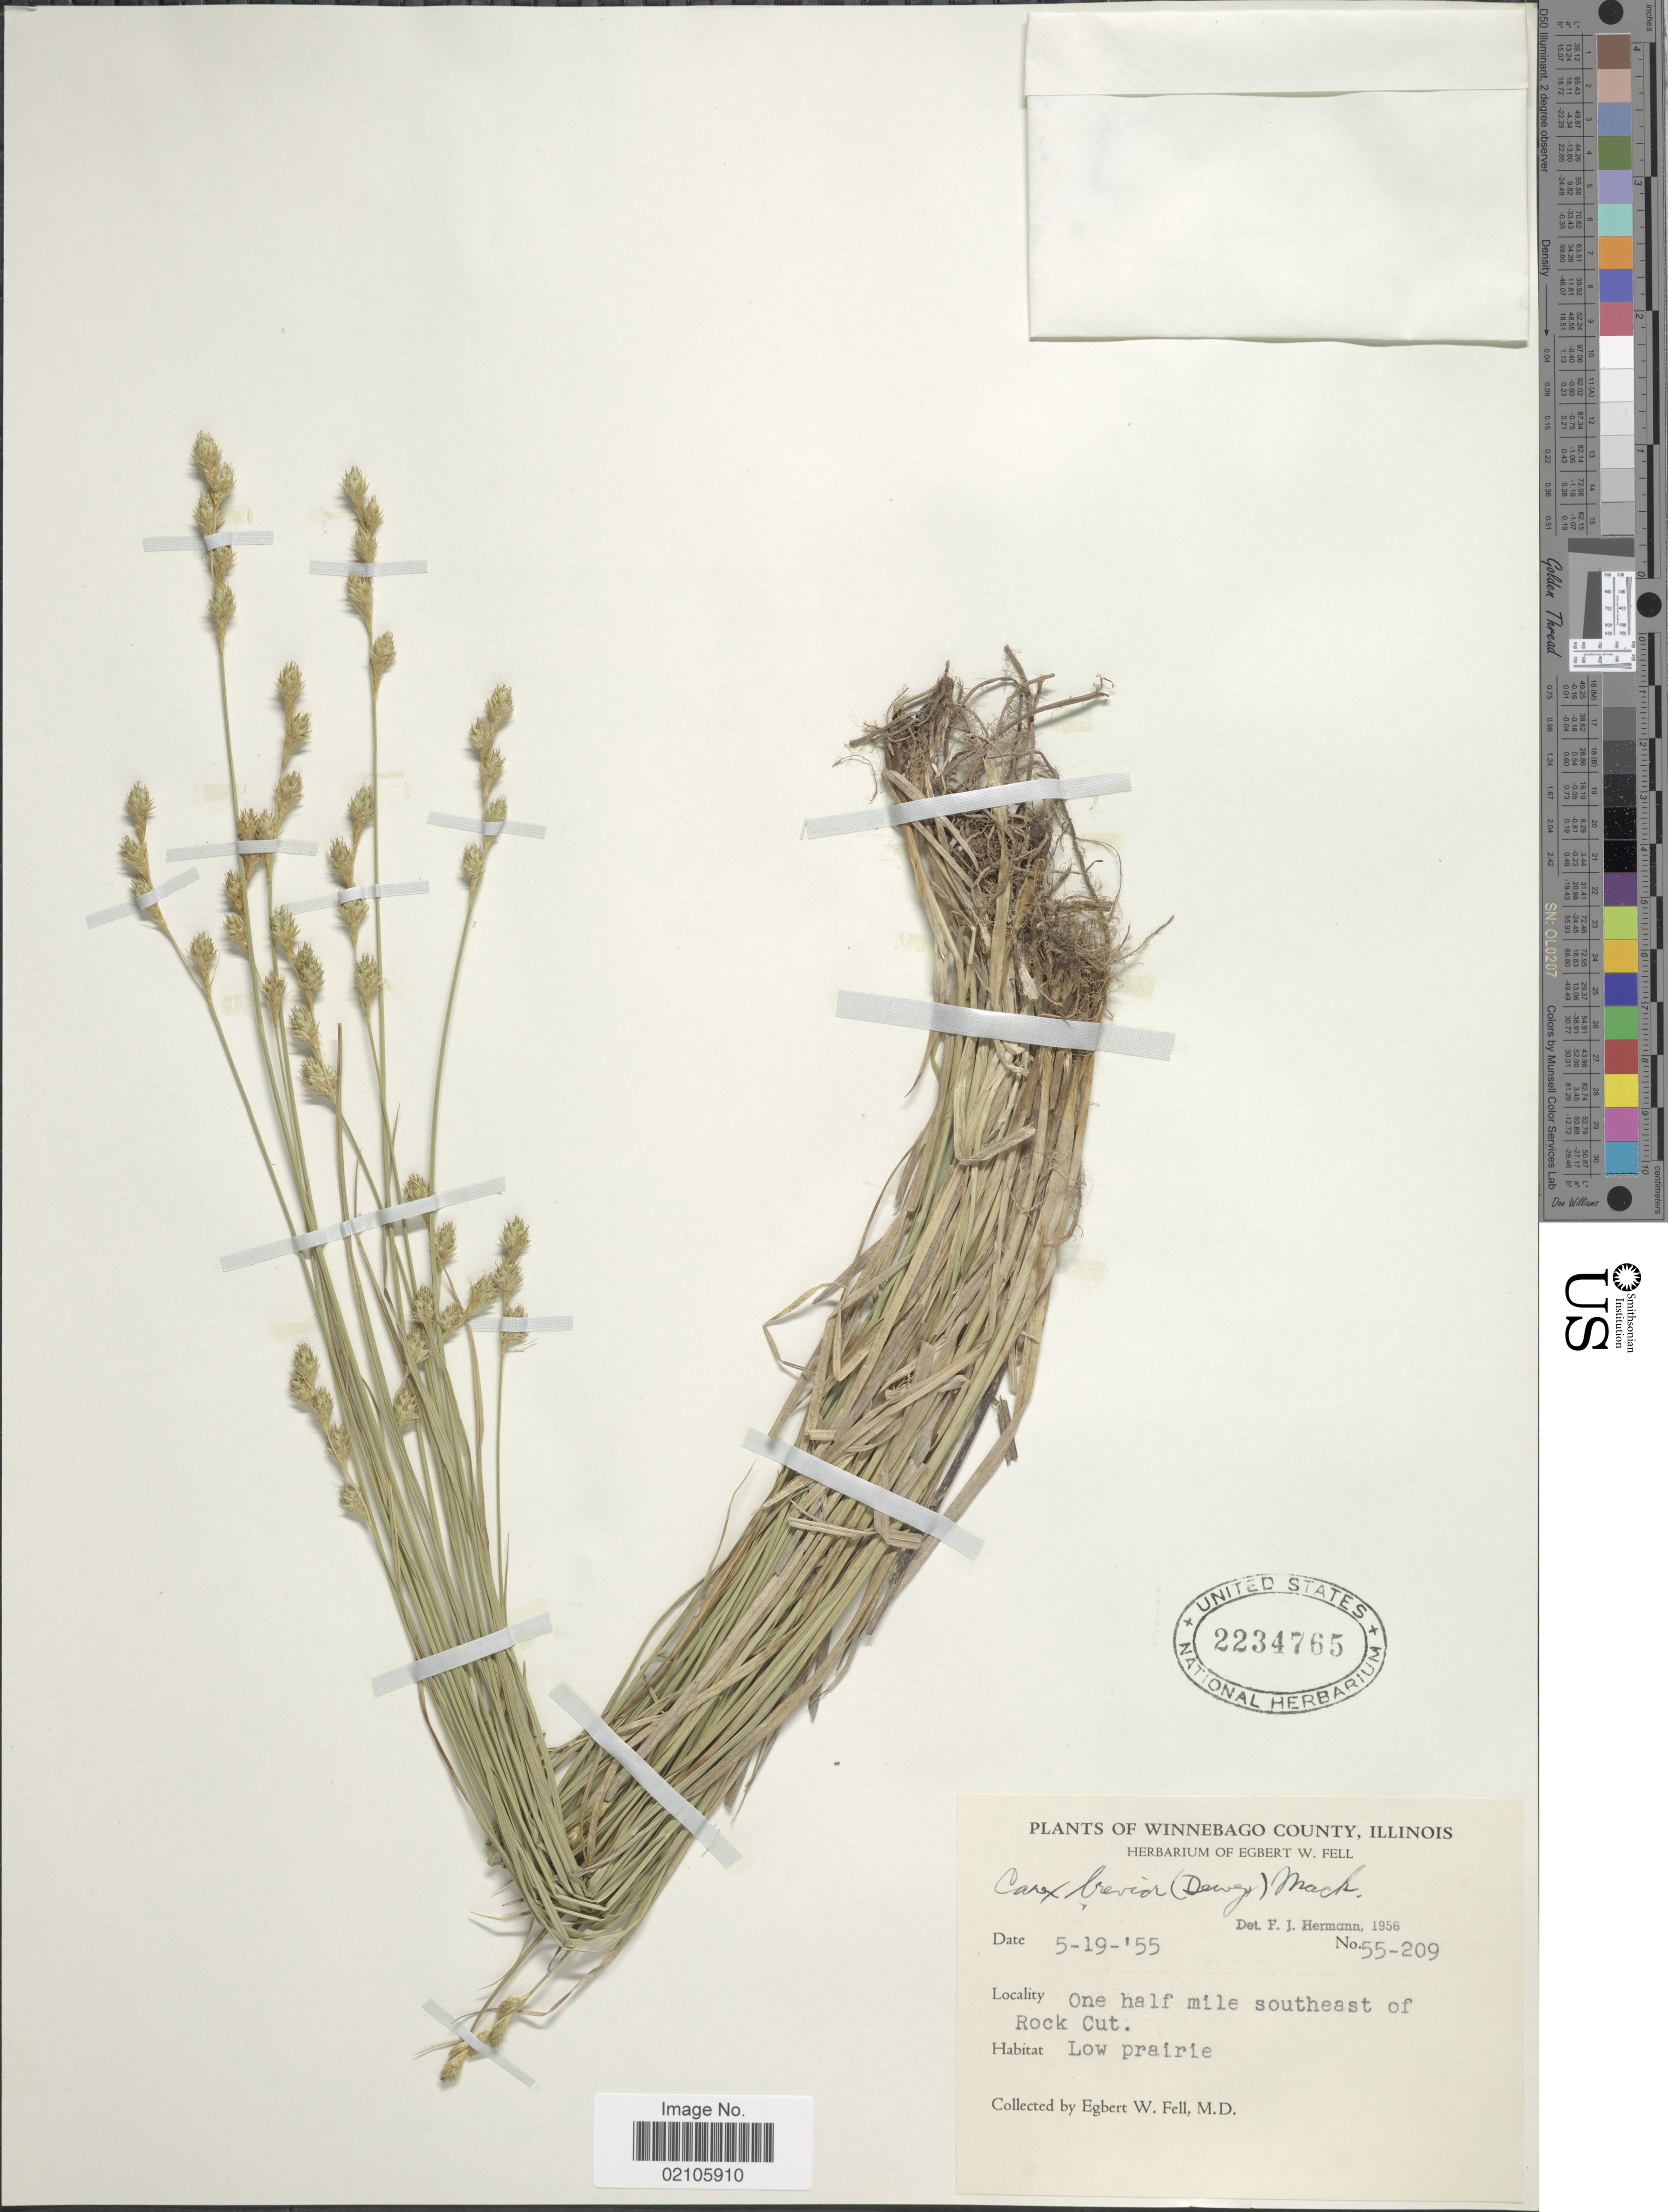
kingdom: Plantae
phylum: Tracheophyta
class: Liliopsida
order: Poales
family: Cyperaceae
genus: Carex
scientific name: Carex brevior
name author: (Dewey) Mack. ex Lunell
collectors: E. Fell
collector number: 55-209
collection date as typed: Transcribed d/m/y: 19/5/55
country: United States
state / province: Illinois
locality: Winnebago County. One half mile southeast of Rock Cut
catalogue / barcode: US 2234765